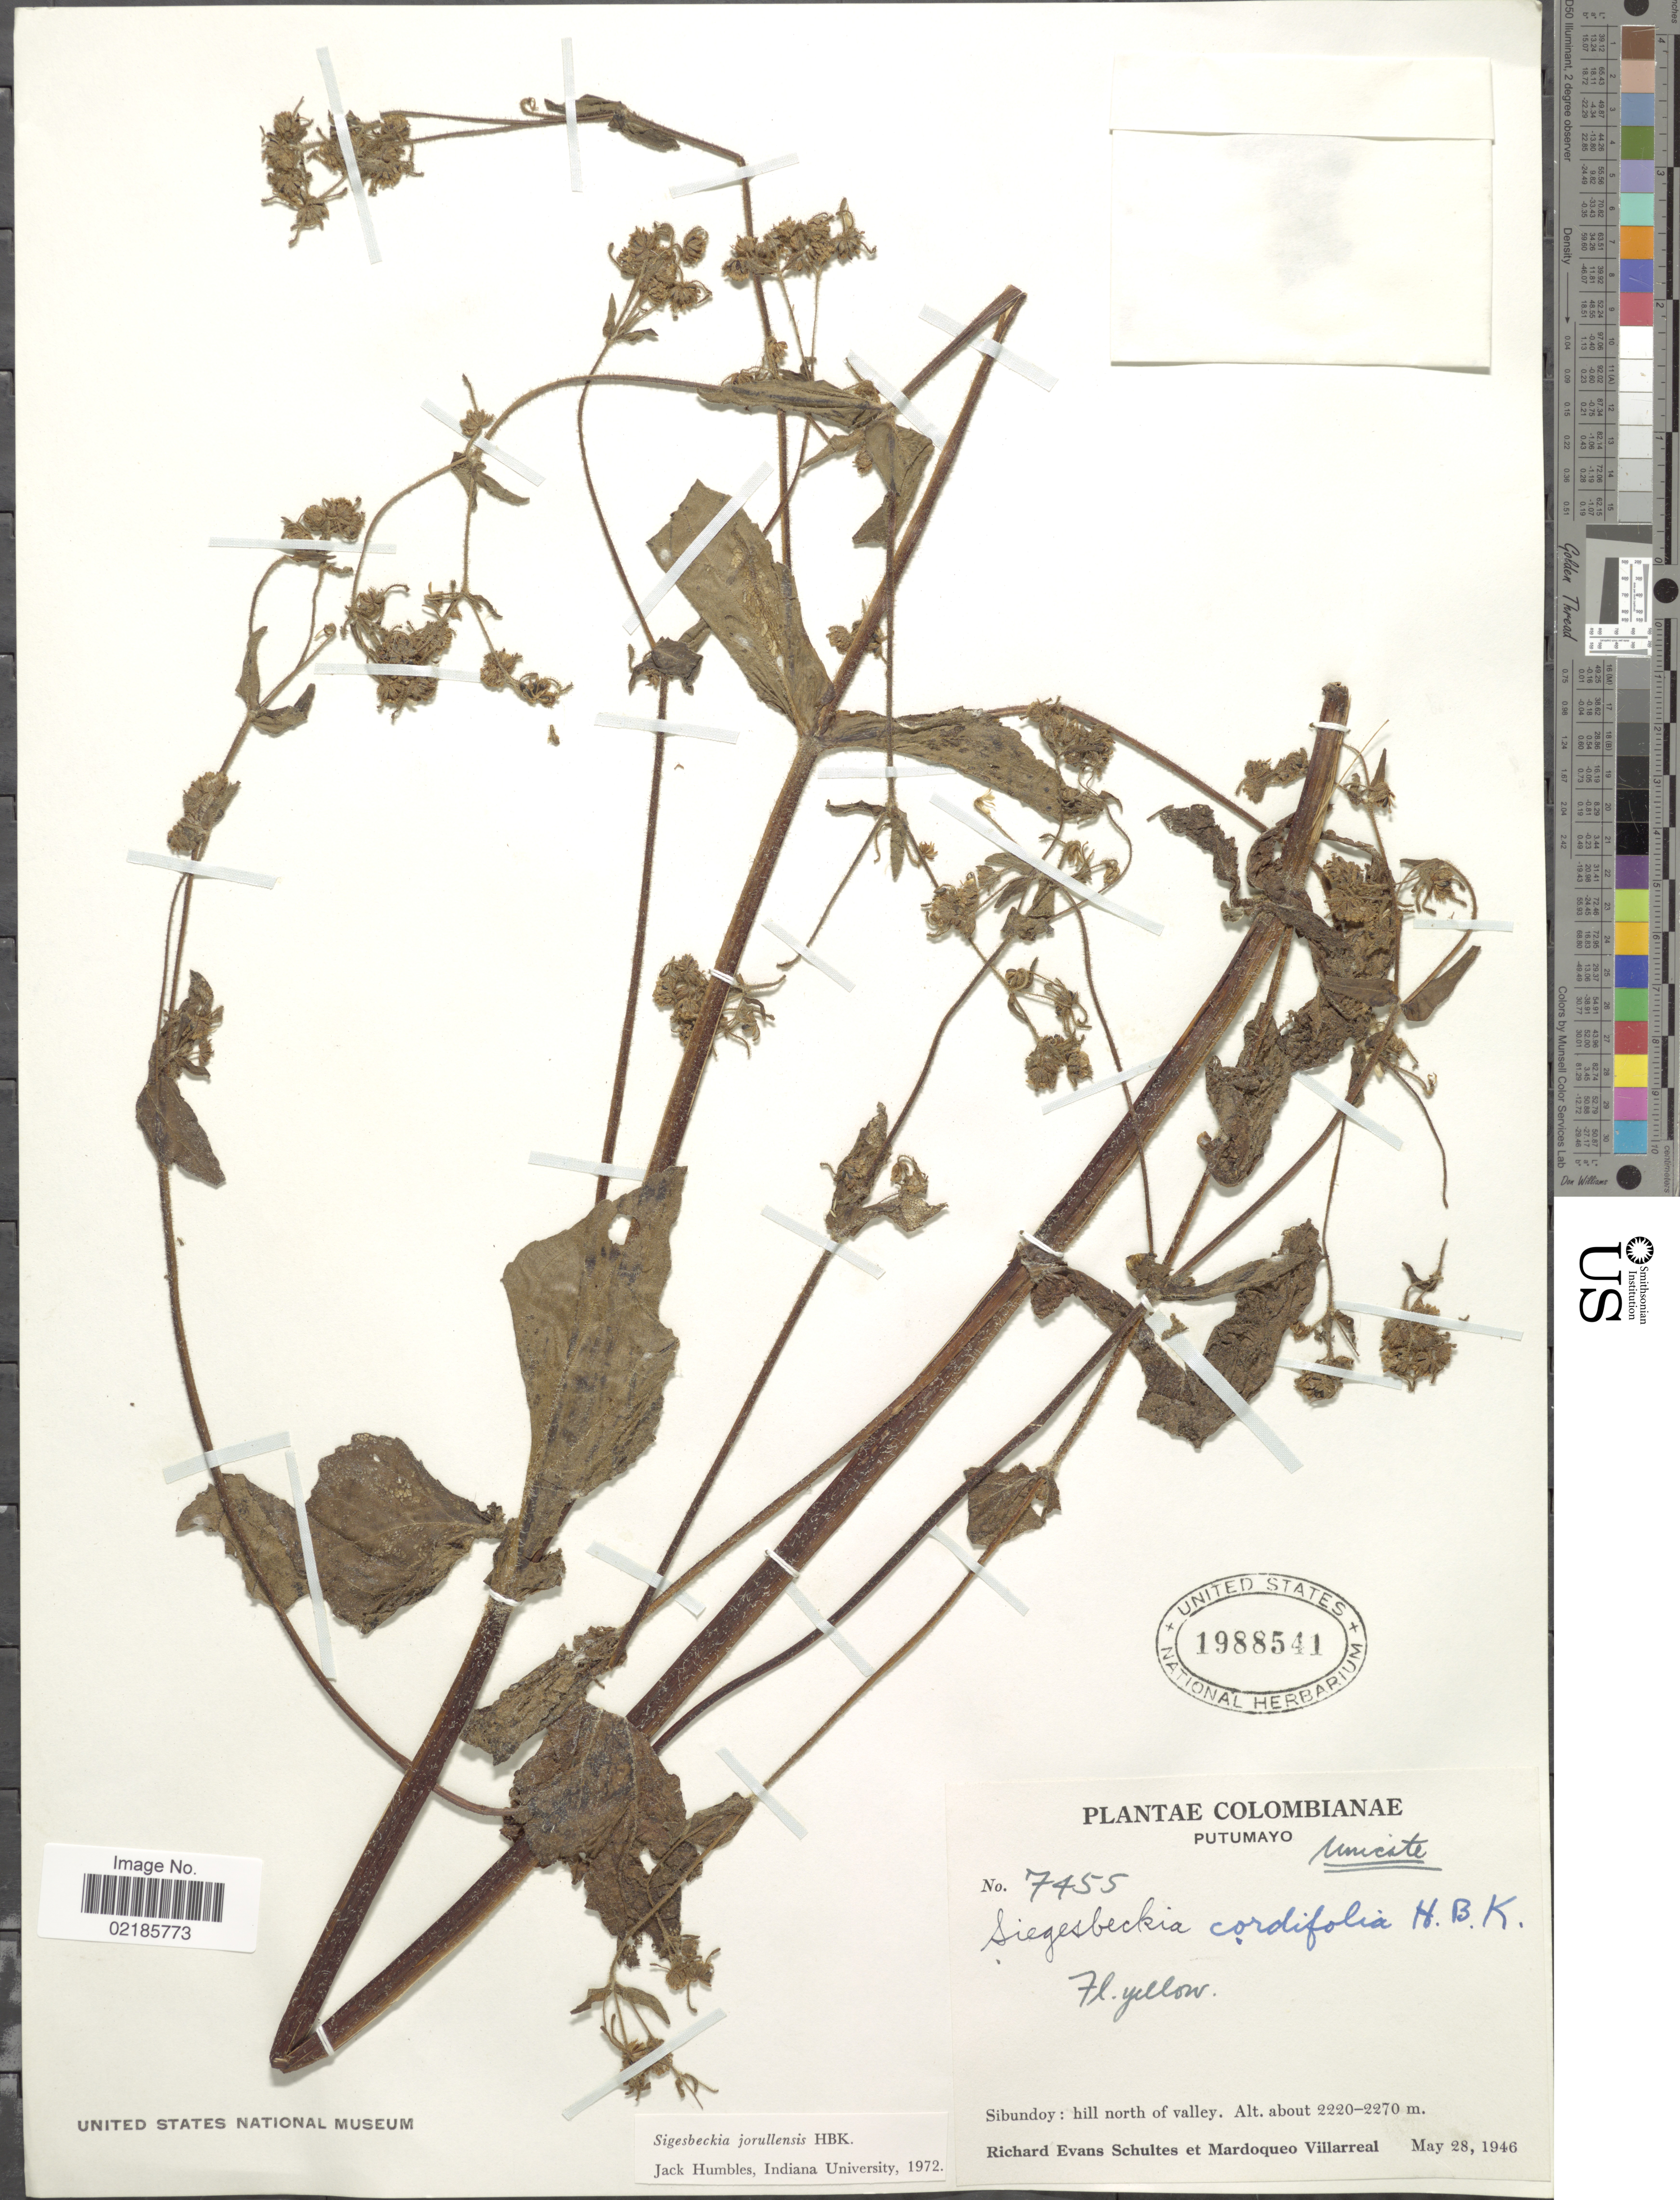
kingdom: Plantae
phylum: Tracheophyta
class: Magnoliopsida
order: Asterales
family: Asteraceae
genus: Sigesbeckia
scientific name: Sigesbeckia jorullensis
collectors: R. E. Schultes & M. Villarreal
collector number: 7455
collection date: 1946-05-28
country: Colombia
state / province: Putumayo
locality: Sibundoy: hill north of valley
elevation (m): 220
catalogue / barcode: US 1988541